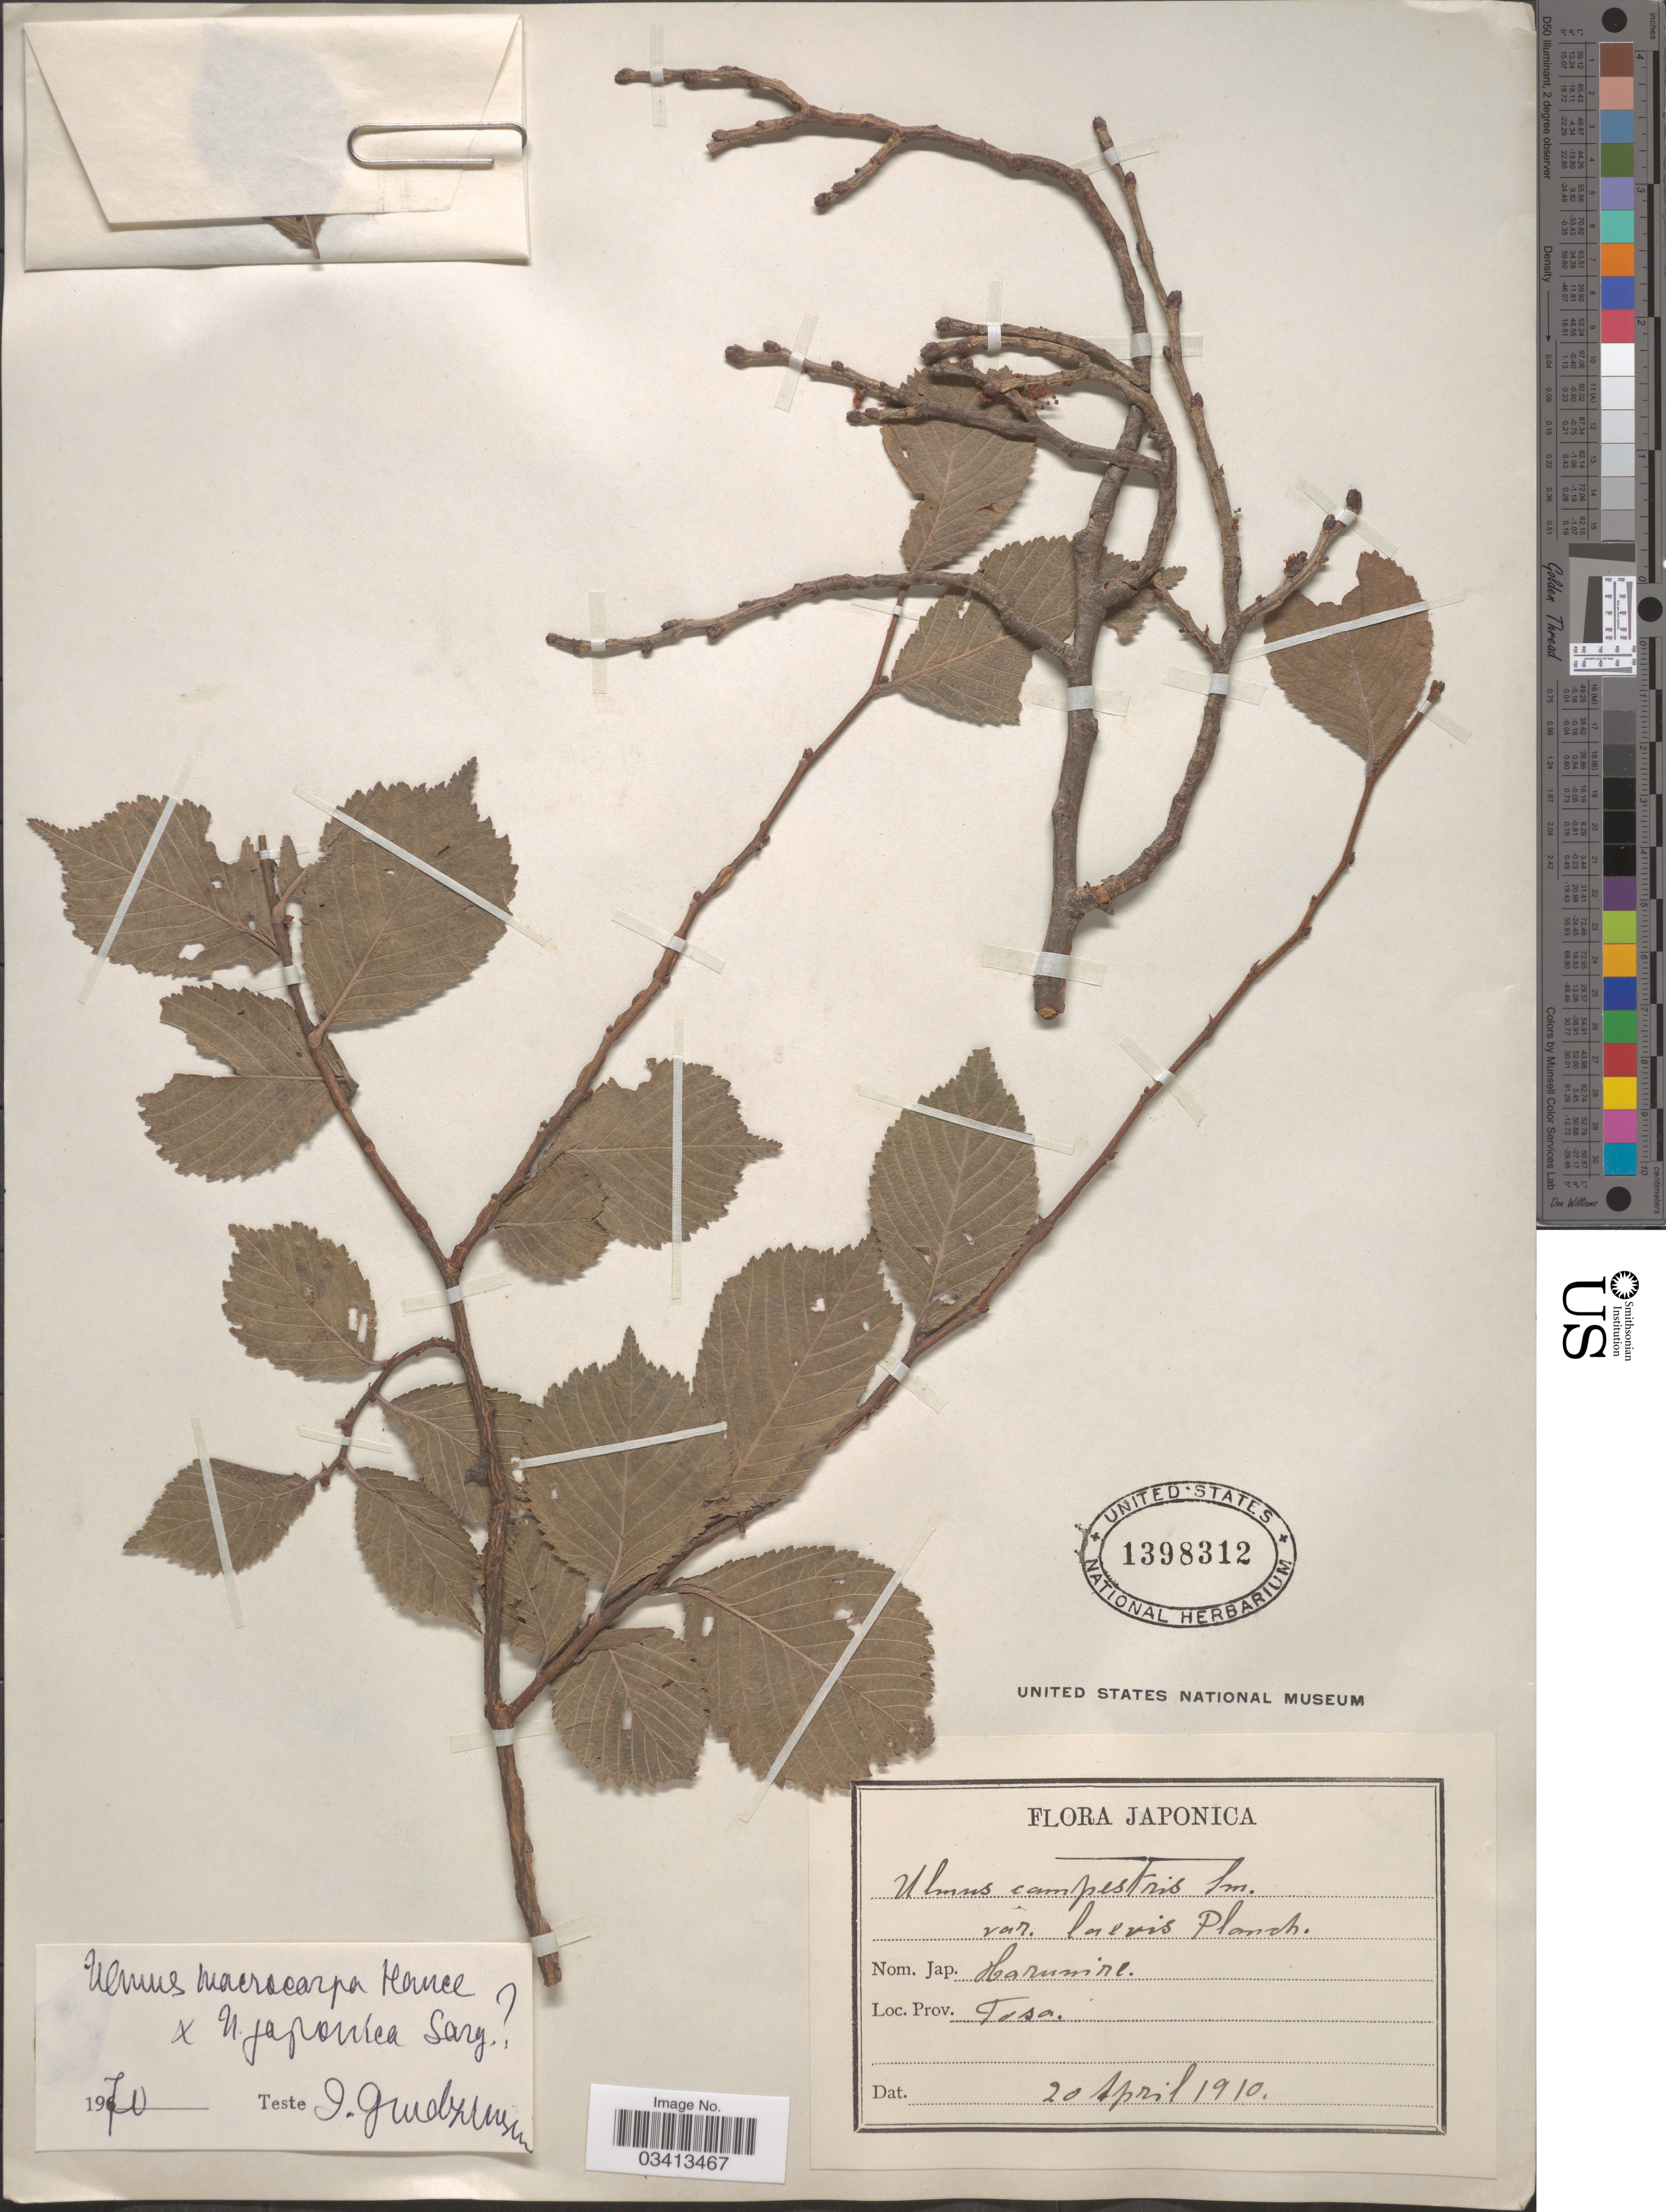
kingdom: Plantae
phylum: Tracheophyta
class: Magnoliopsida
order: Rosales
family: Ulmaceae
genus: Ulmus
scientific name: Ulmus macrocarpa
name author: Hance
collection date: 1910-04-20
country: Japan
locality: Tosa.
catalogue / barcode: US 1398312